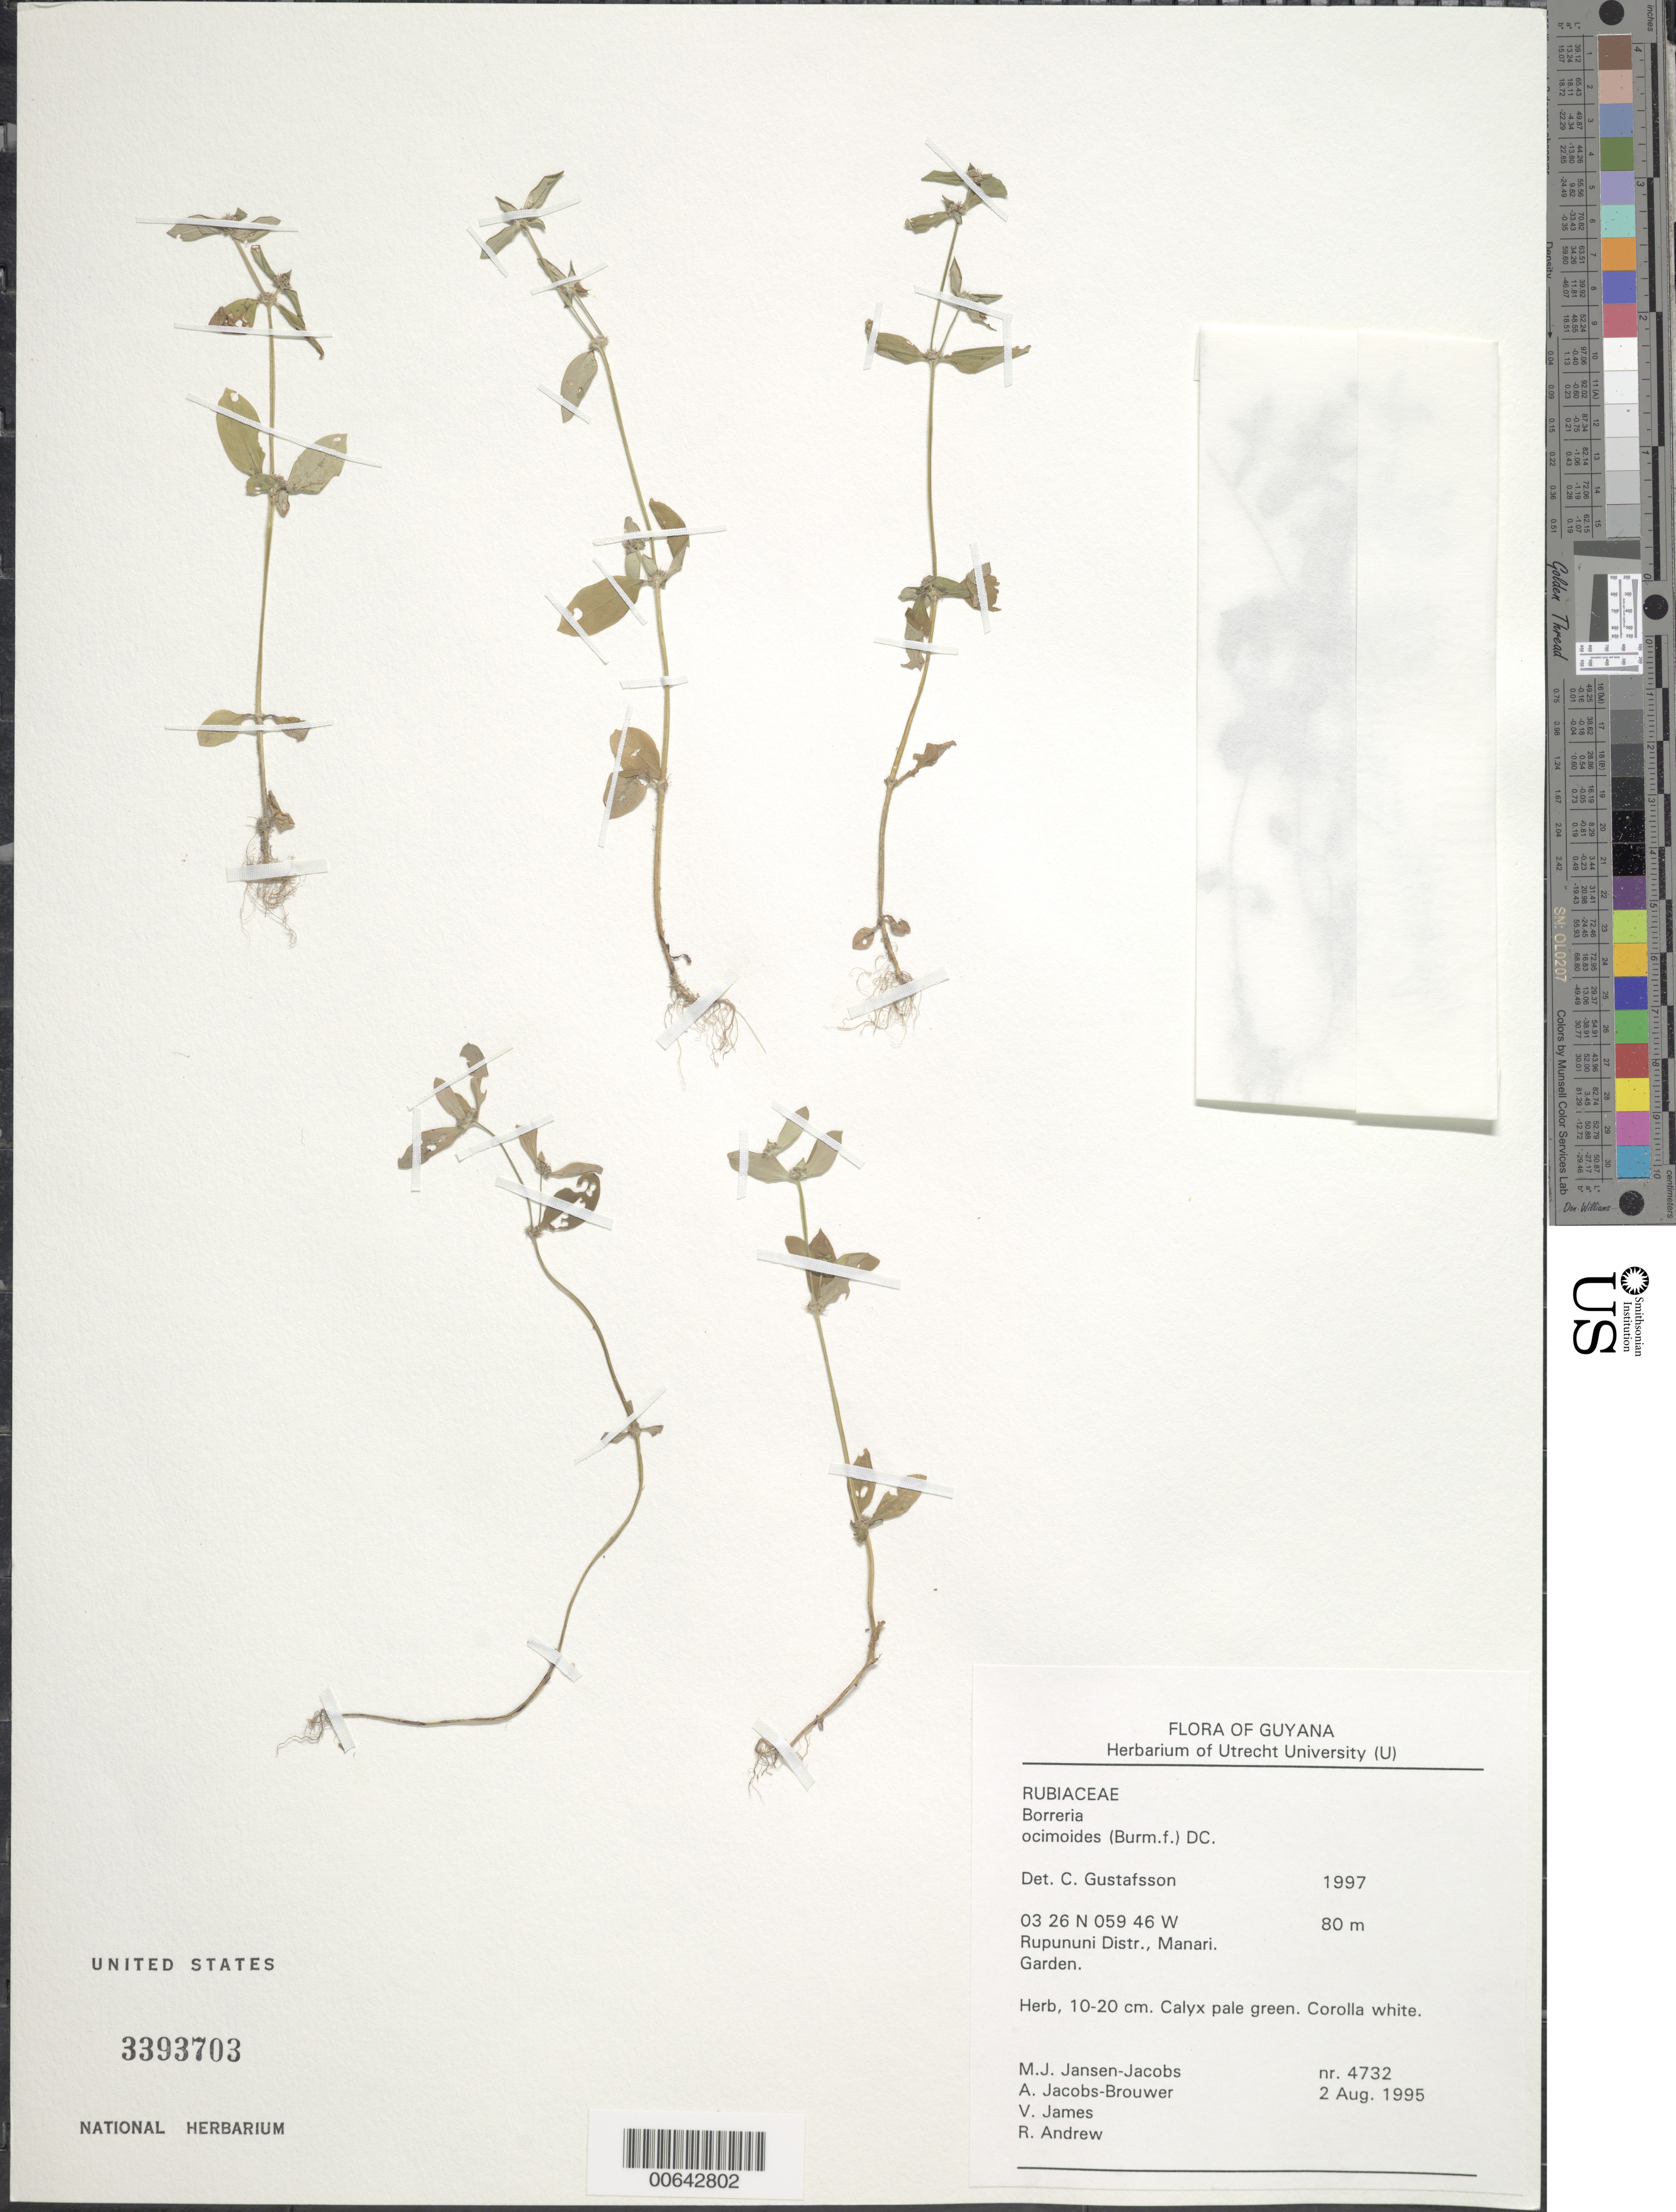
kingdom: Plantae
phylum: Tracheophyta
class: Magnoliopsida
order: Gentianales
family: Rubiaceae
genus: Borreria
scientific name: Borreria ocimoides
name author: (Burm. f.) DC.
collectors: M. J. Jansen-Jacobs, A. Jacobs-Brouwer, V. James & R. Andrew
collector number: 4732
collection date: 1995-08-02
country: Guyana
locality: Rupununi Distr., Manari. Garden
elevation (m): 80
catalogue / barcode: US 3393703